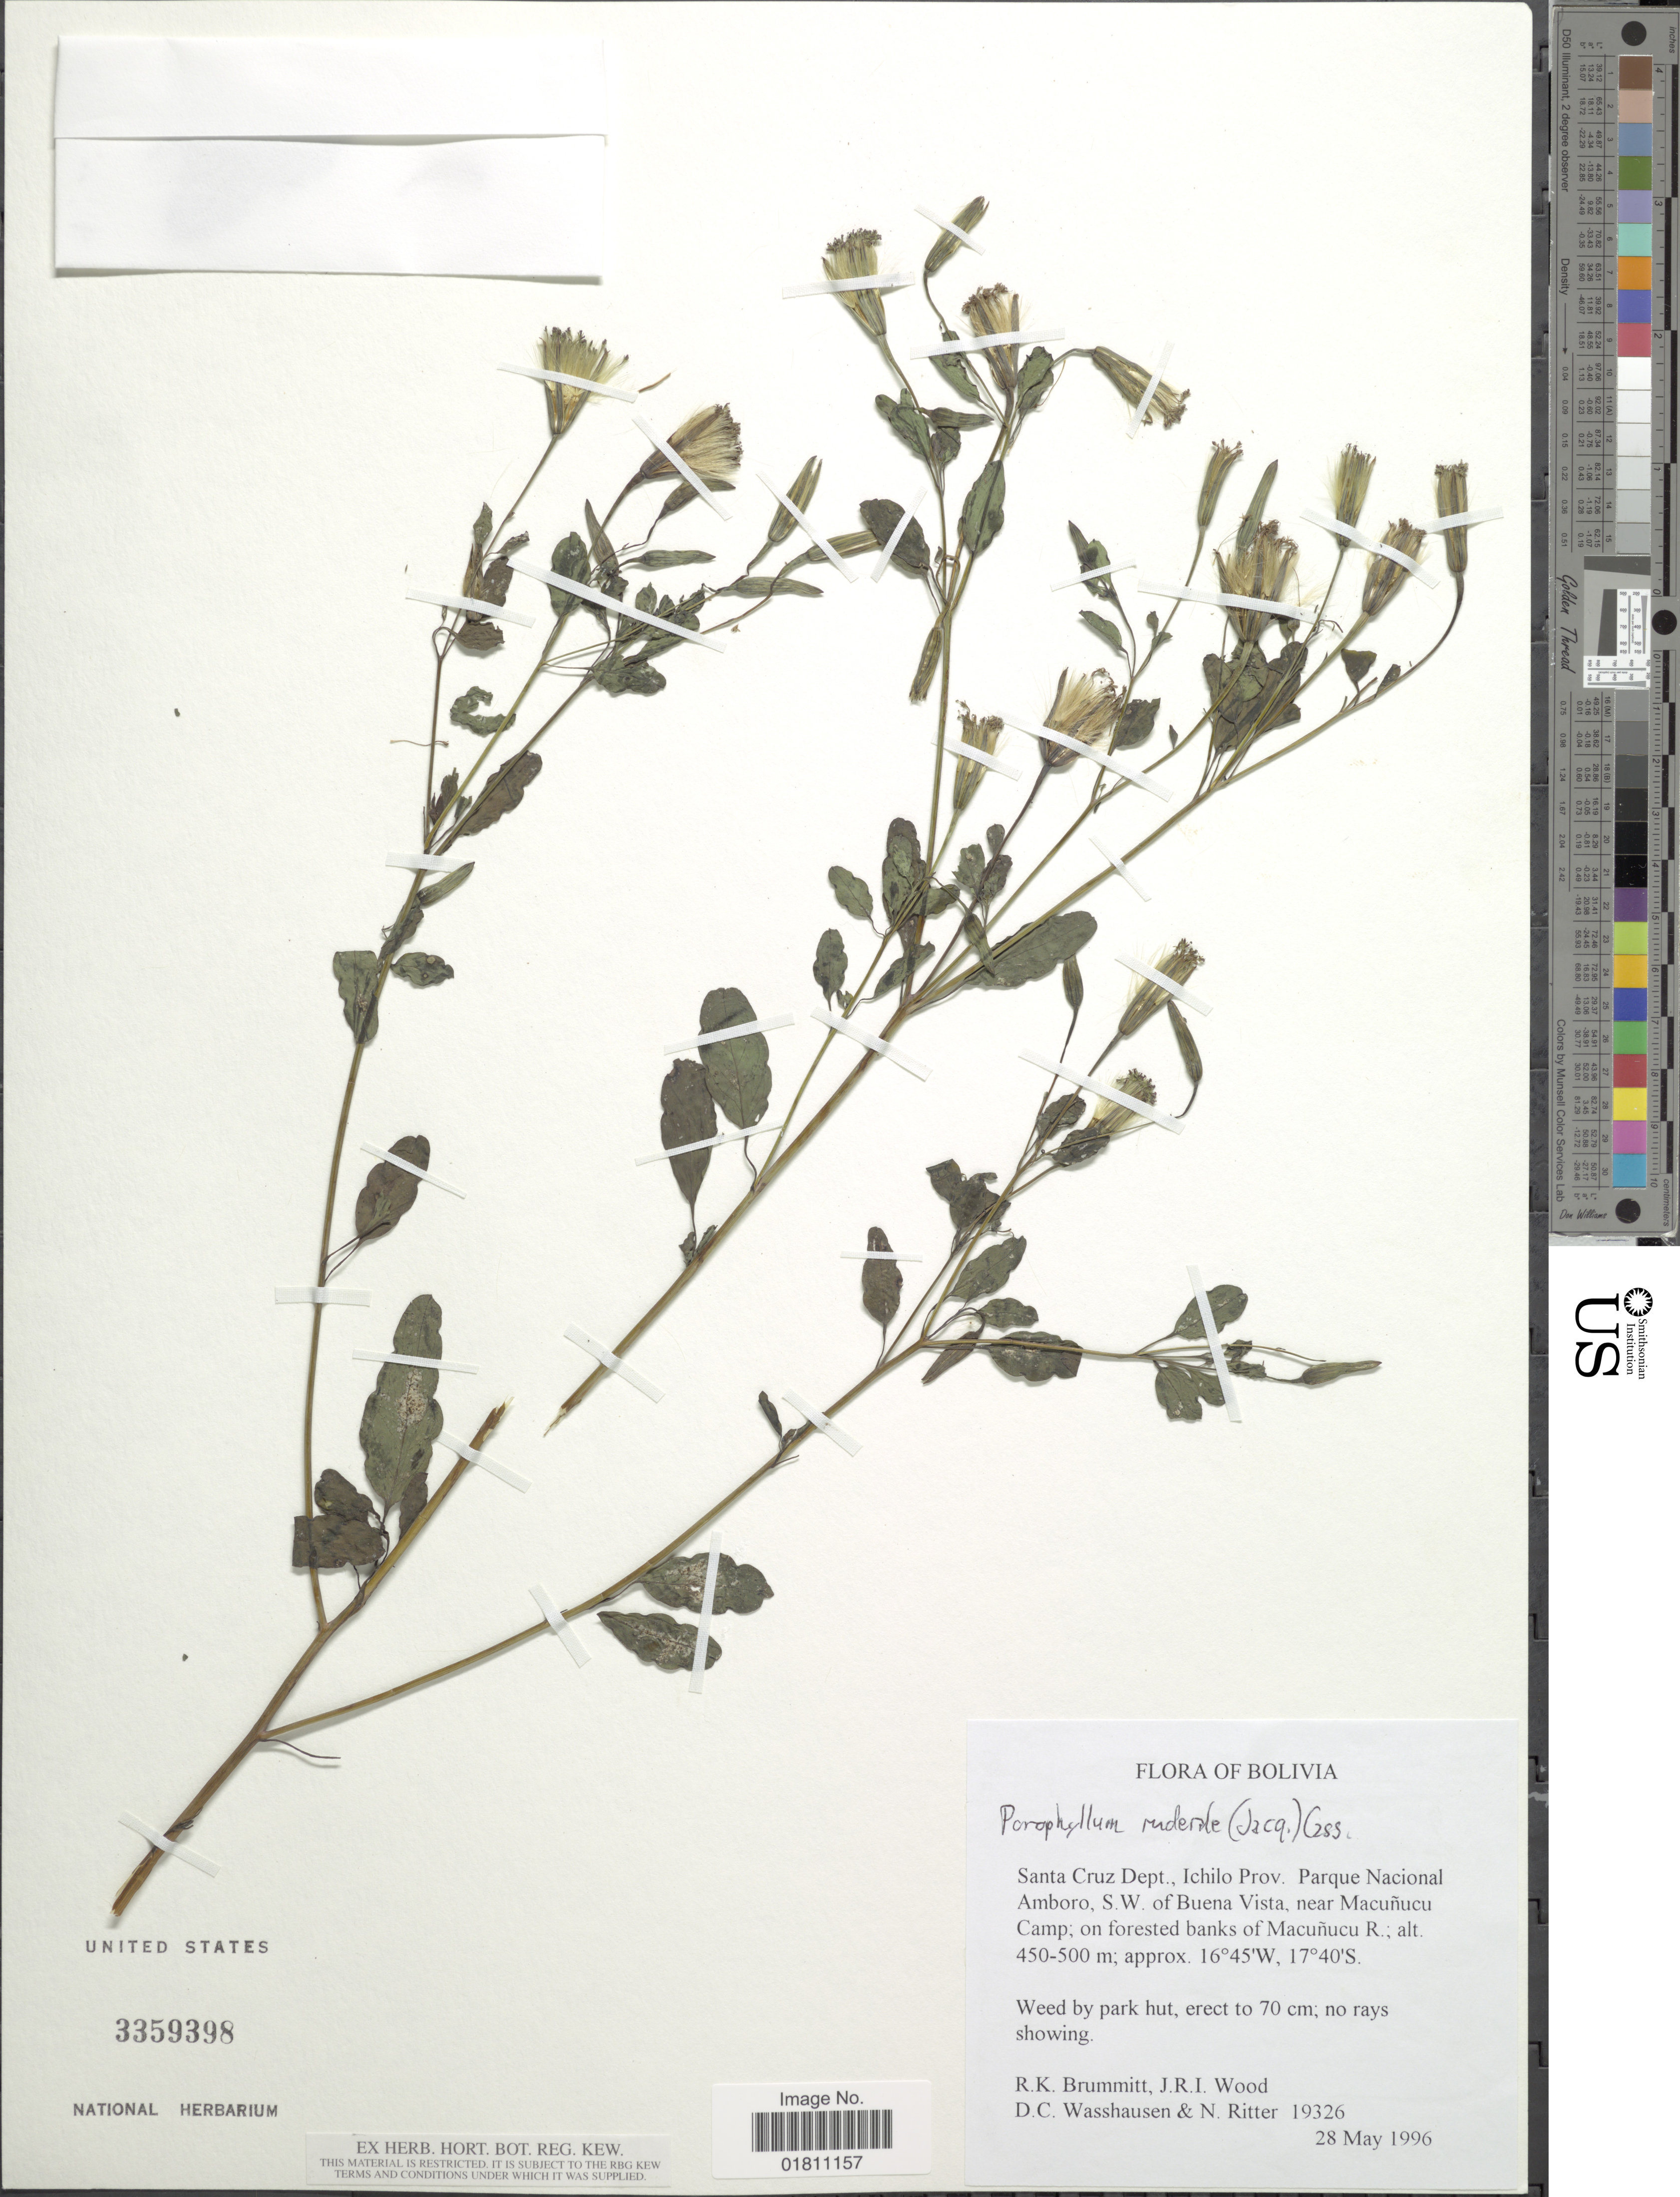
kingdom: Plantae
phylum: Tracheophyta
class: Magnoliopsida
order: Asterales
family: Asteraceae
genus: Porophyllum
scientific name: Porophyllum ruderale subsp. ruderale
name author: (Jacq.) Cass.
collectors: R. Brummitt, J. R. I. Wood, D. C. Wasshausen & N. Ritter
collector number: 19326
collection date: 1996-05-28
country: Bolivia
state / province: Santa Cruz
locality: Santa Cruz Dept., Ichilo Prov. Parque Nacional Amboro, S.W. of Buena Vista, near Macuñucu Camp; on forested banks of Macuñucu R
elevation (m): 450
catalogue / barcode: US 3359398